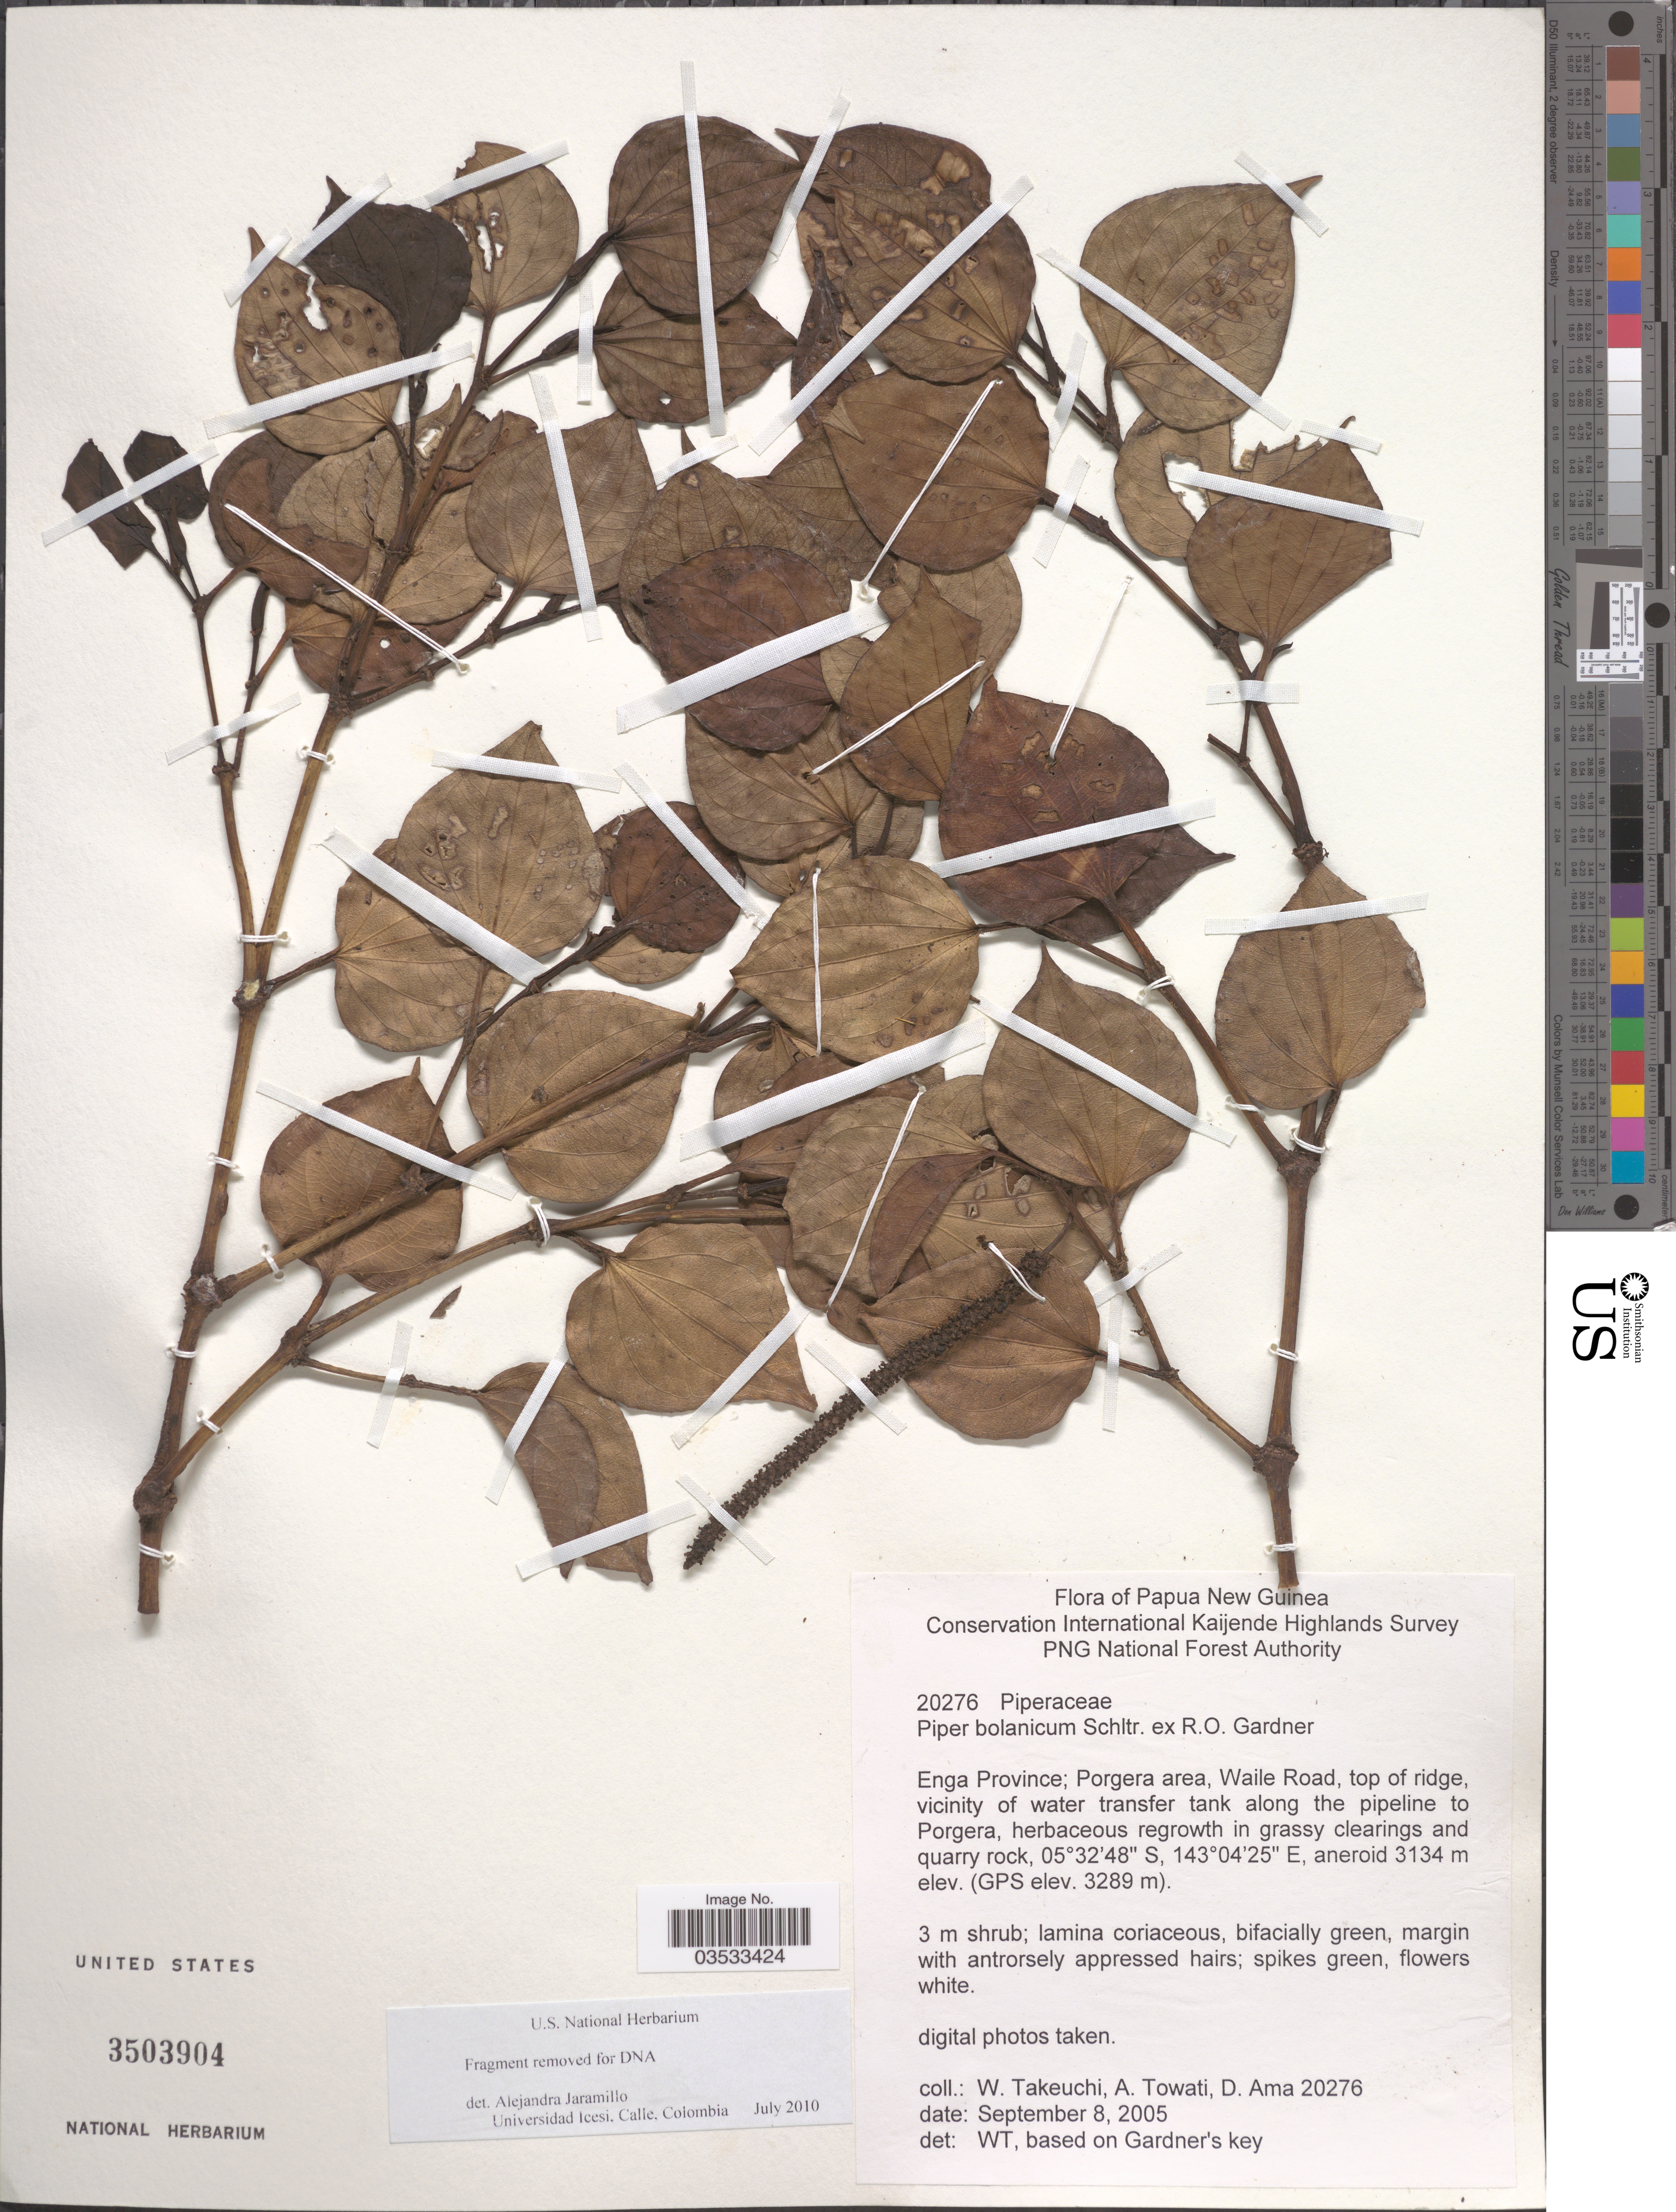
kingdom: Plantae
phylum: Tracheophyta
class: Magnoliopsida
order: Piperales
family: Piperaceae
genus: Piper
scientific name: Piper bolanicum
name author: Schltr. ex R.O. Gardner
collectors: W. Takeuchi, A. Towati & D. Ama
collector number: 20276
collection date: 2005-09-08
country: Papua New Guinea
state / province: Enga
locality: Porgera area, Waile Road, top of ridge, vicinity of water transfer along the pipeline to Porgera.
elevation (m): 3134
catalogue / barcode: US 3503904